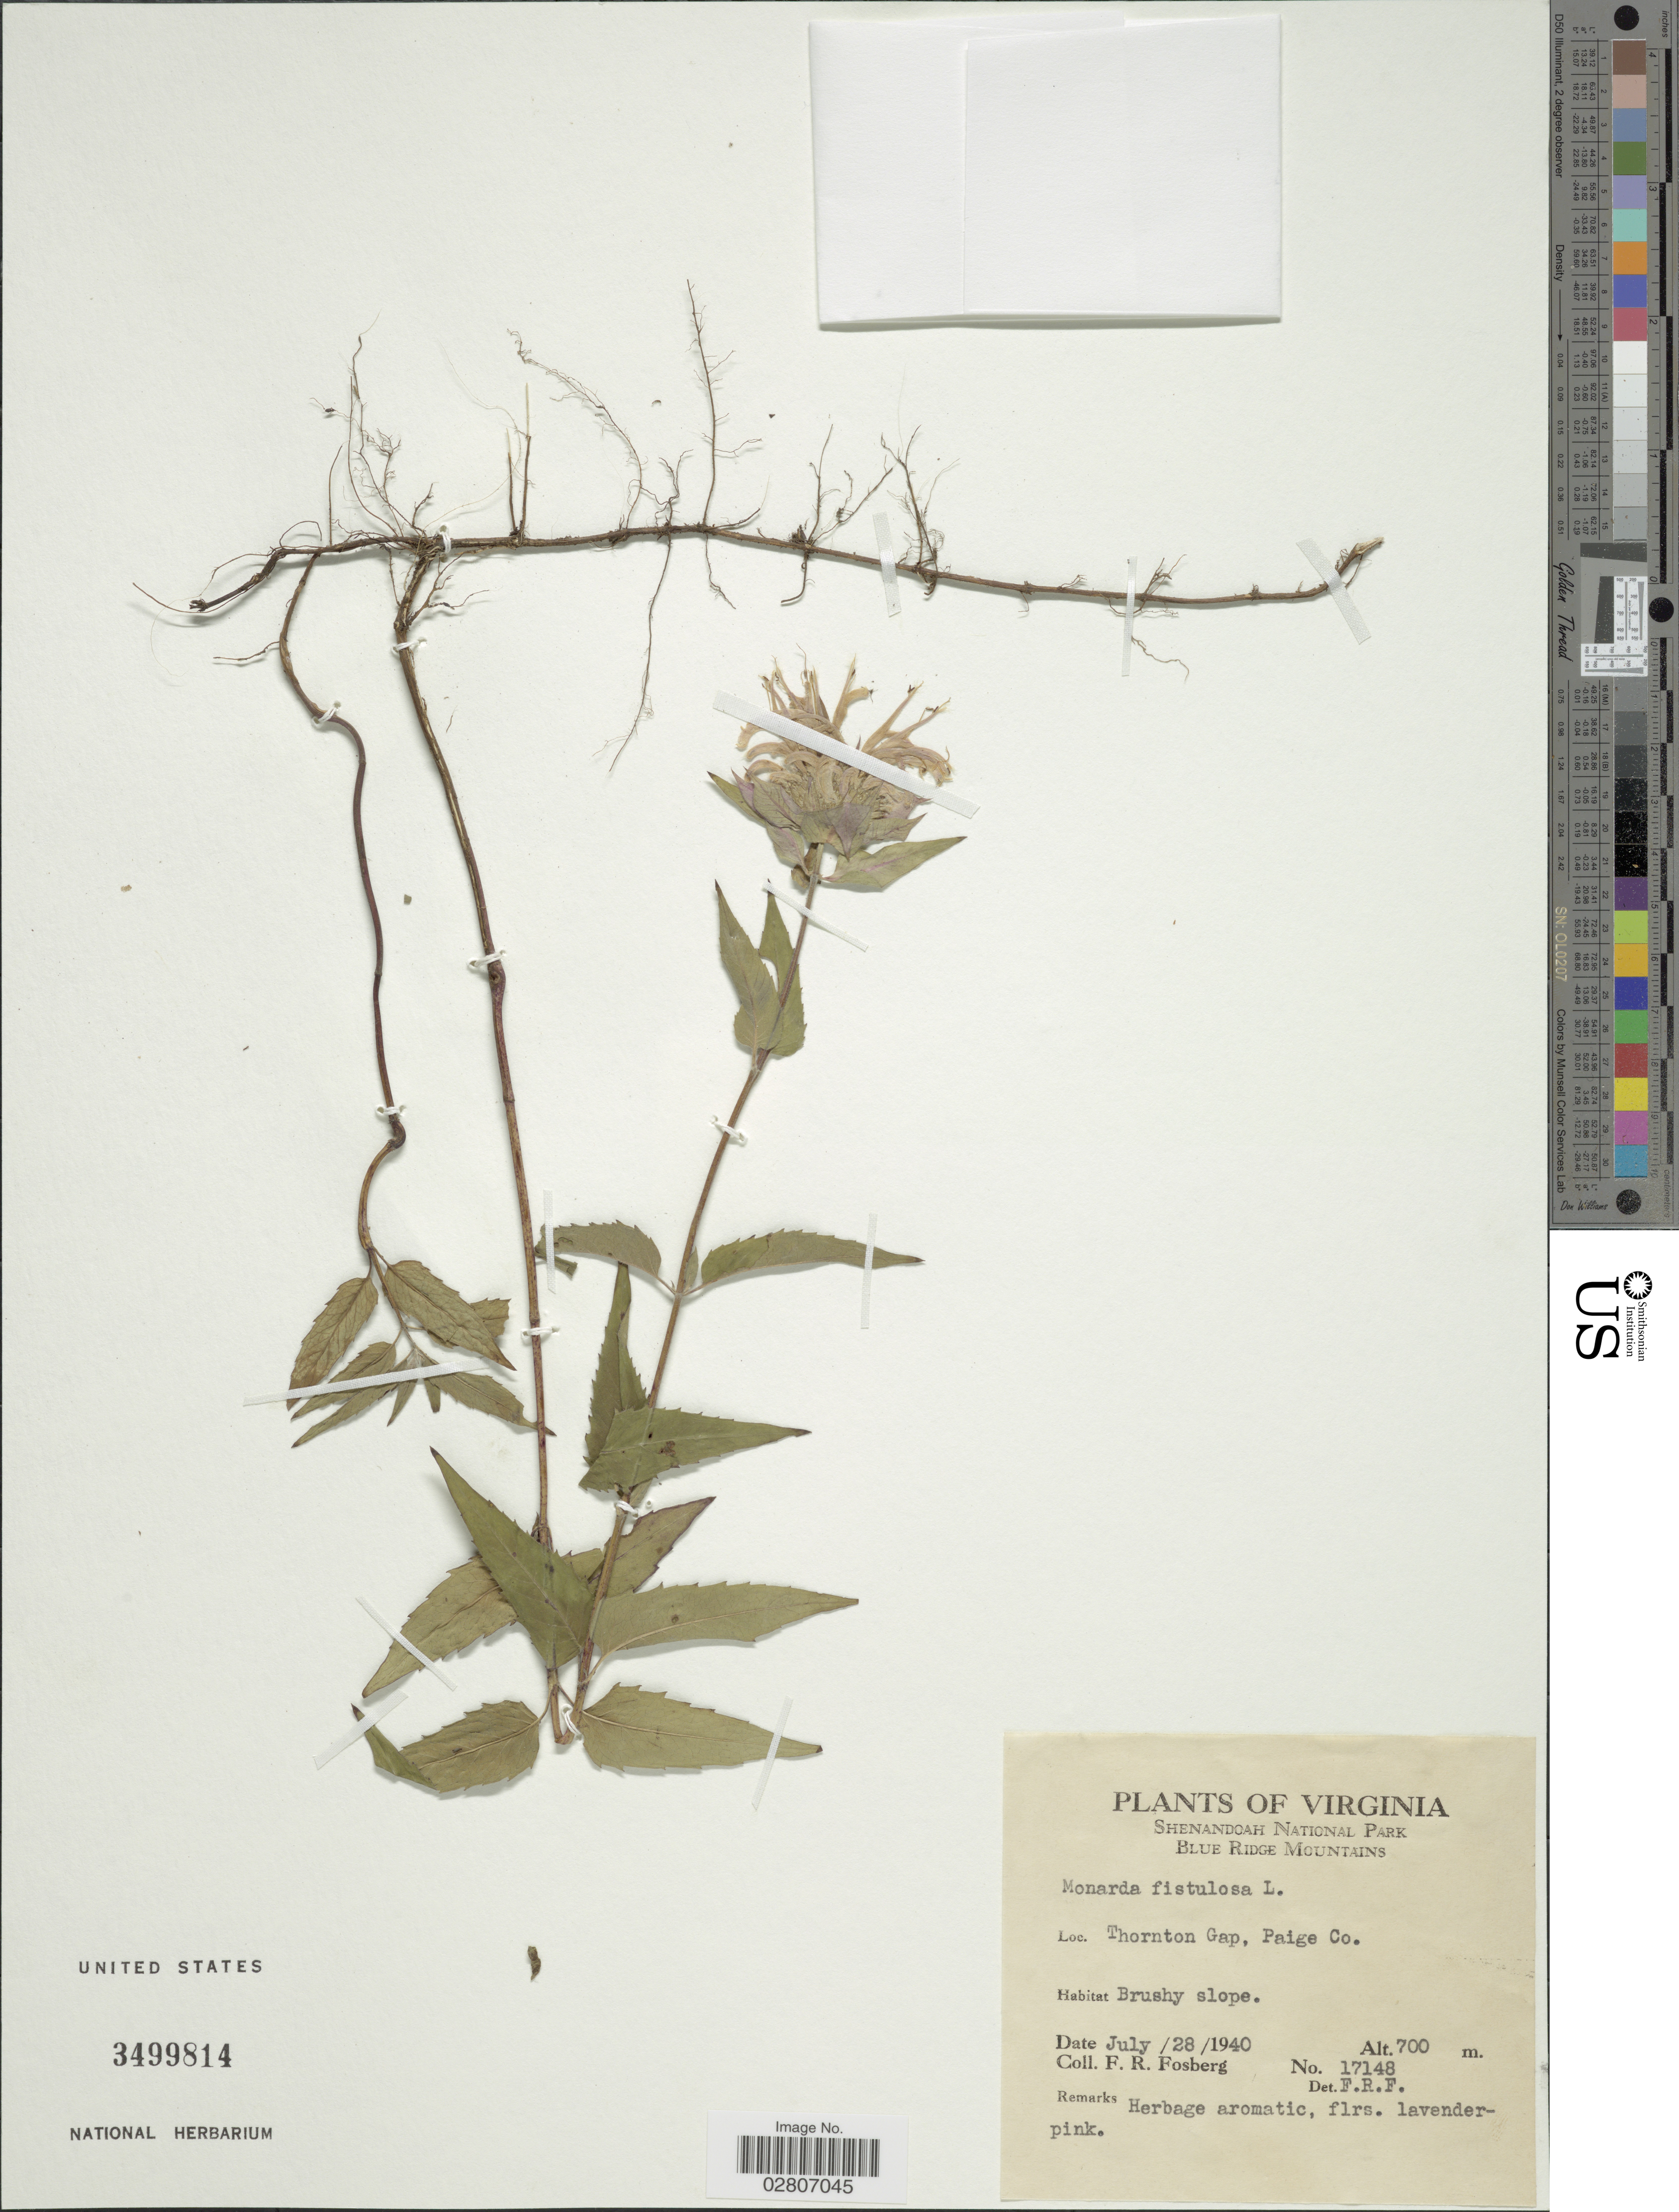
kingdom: Plantae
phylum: Tracheophyta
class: Magnoliopsida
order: Lamiales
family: Lamiaceae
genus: Monarda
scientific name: Monarda fistulosa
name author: L.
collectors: F. R. Fosberg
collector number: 17148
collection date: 1940-07-28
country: United States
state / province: Virginia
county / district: Page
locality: Thornton Gap, Paige Co.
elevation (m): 700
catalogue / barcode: US 3499814